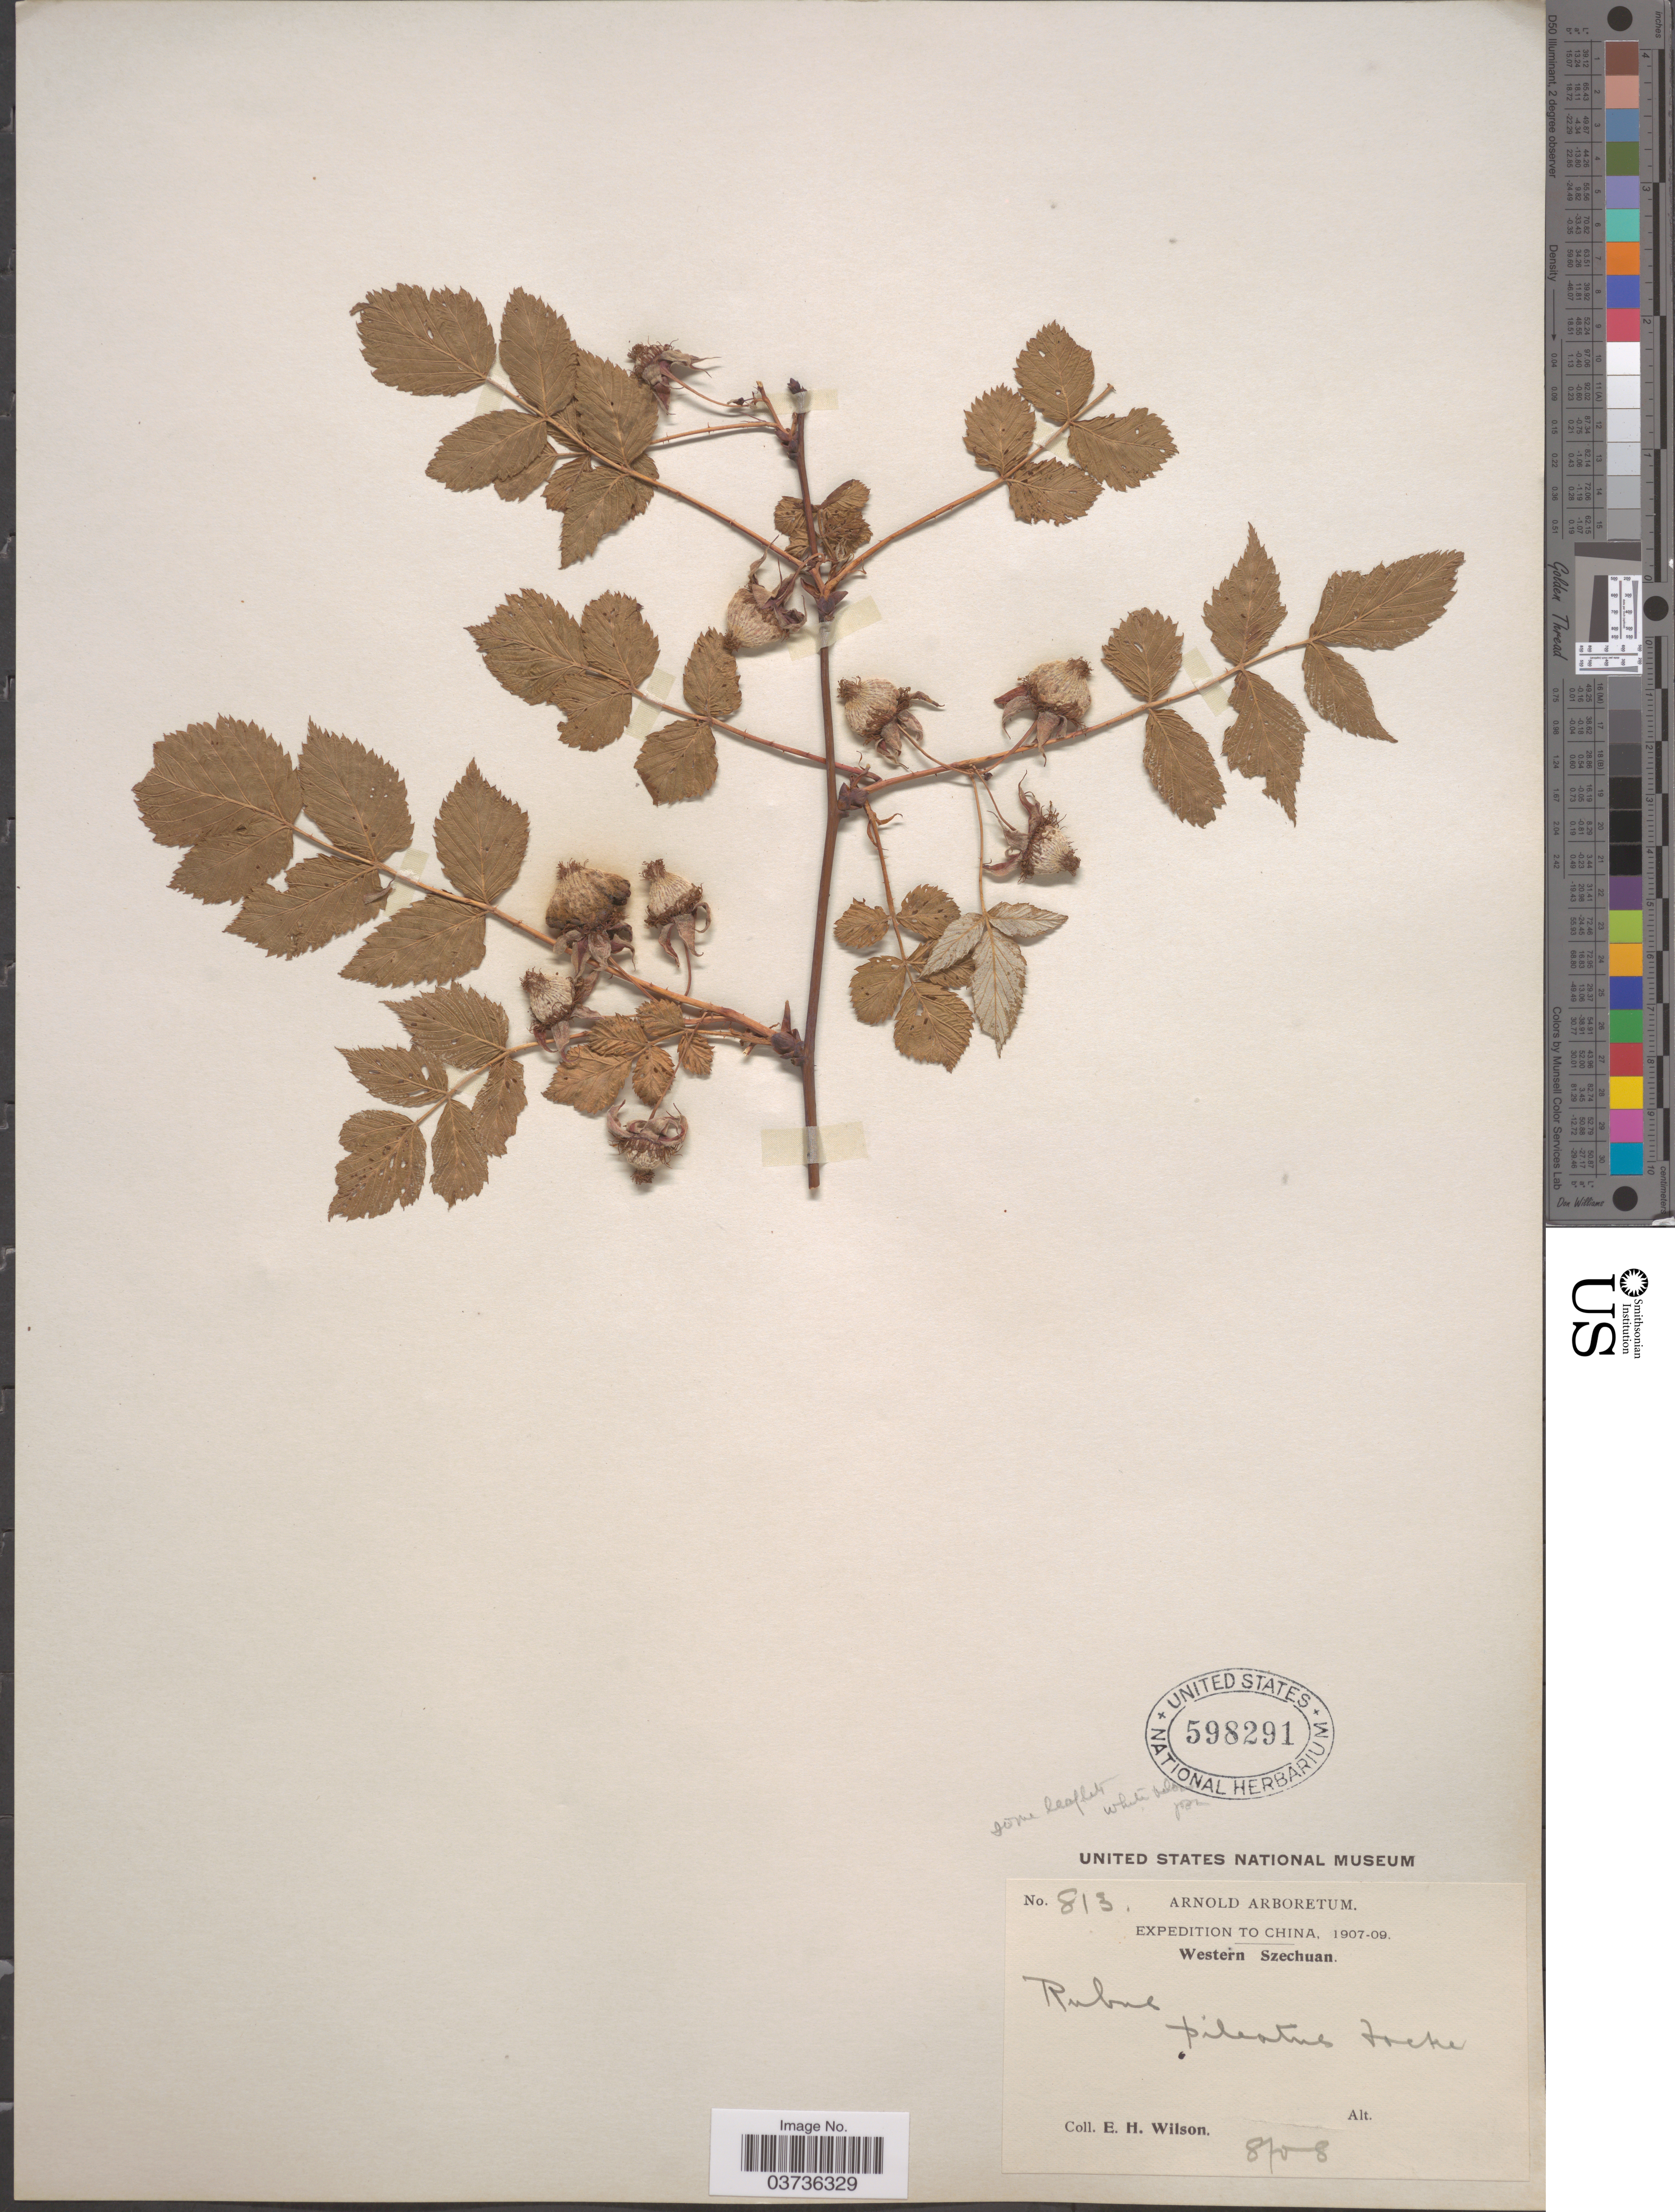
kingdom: Plantae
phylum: Tracheophyta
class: Magnoliopsida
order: Rosales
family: Rosaceae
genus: Rubus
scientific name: Rubus pileatus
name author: Focke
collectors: E. Wilson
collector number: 813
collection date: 1908-08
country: China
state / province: Sichuan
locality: Western Szechuan.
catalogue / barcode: US 598291